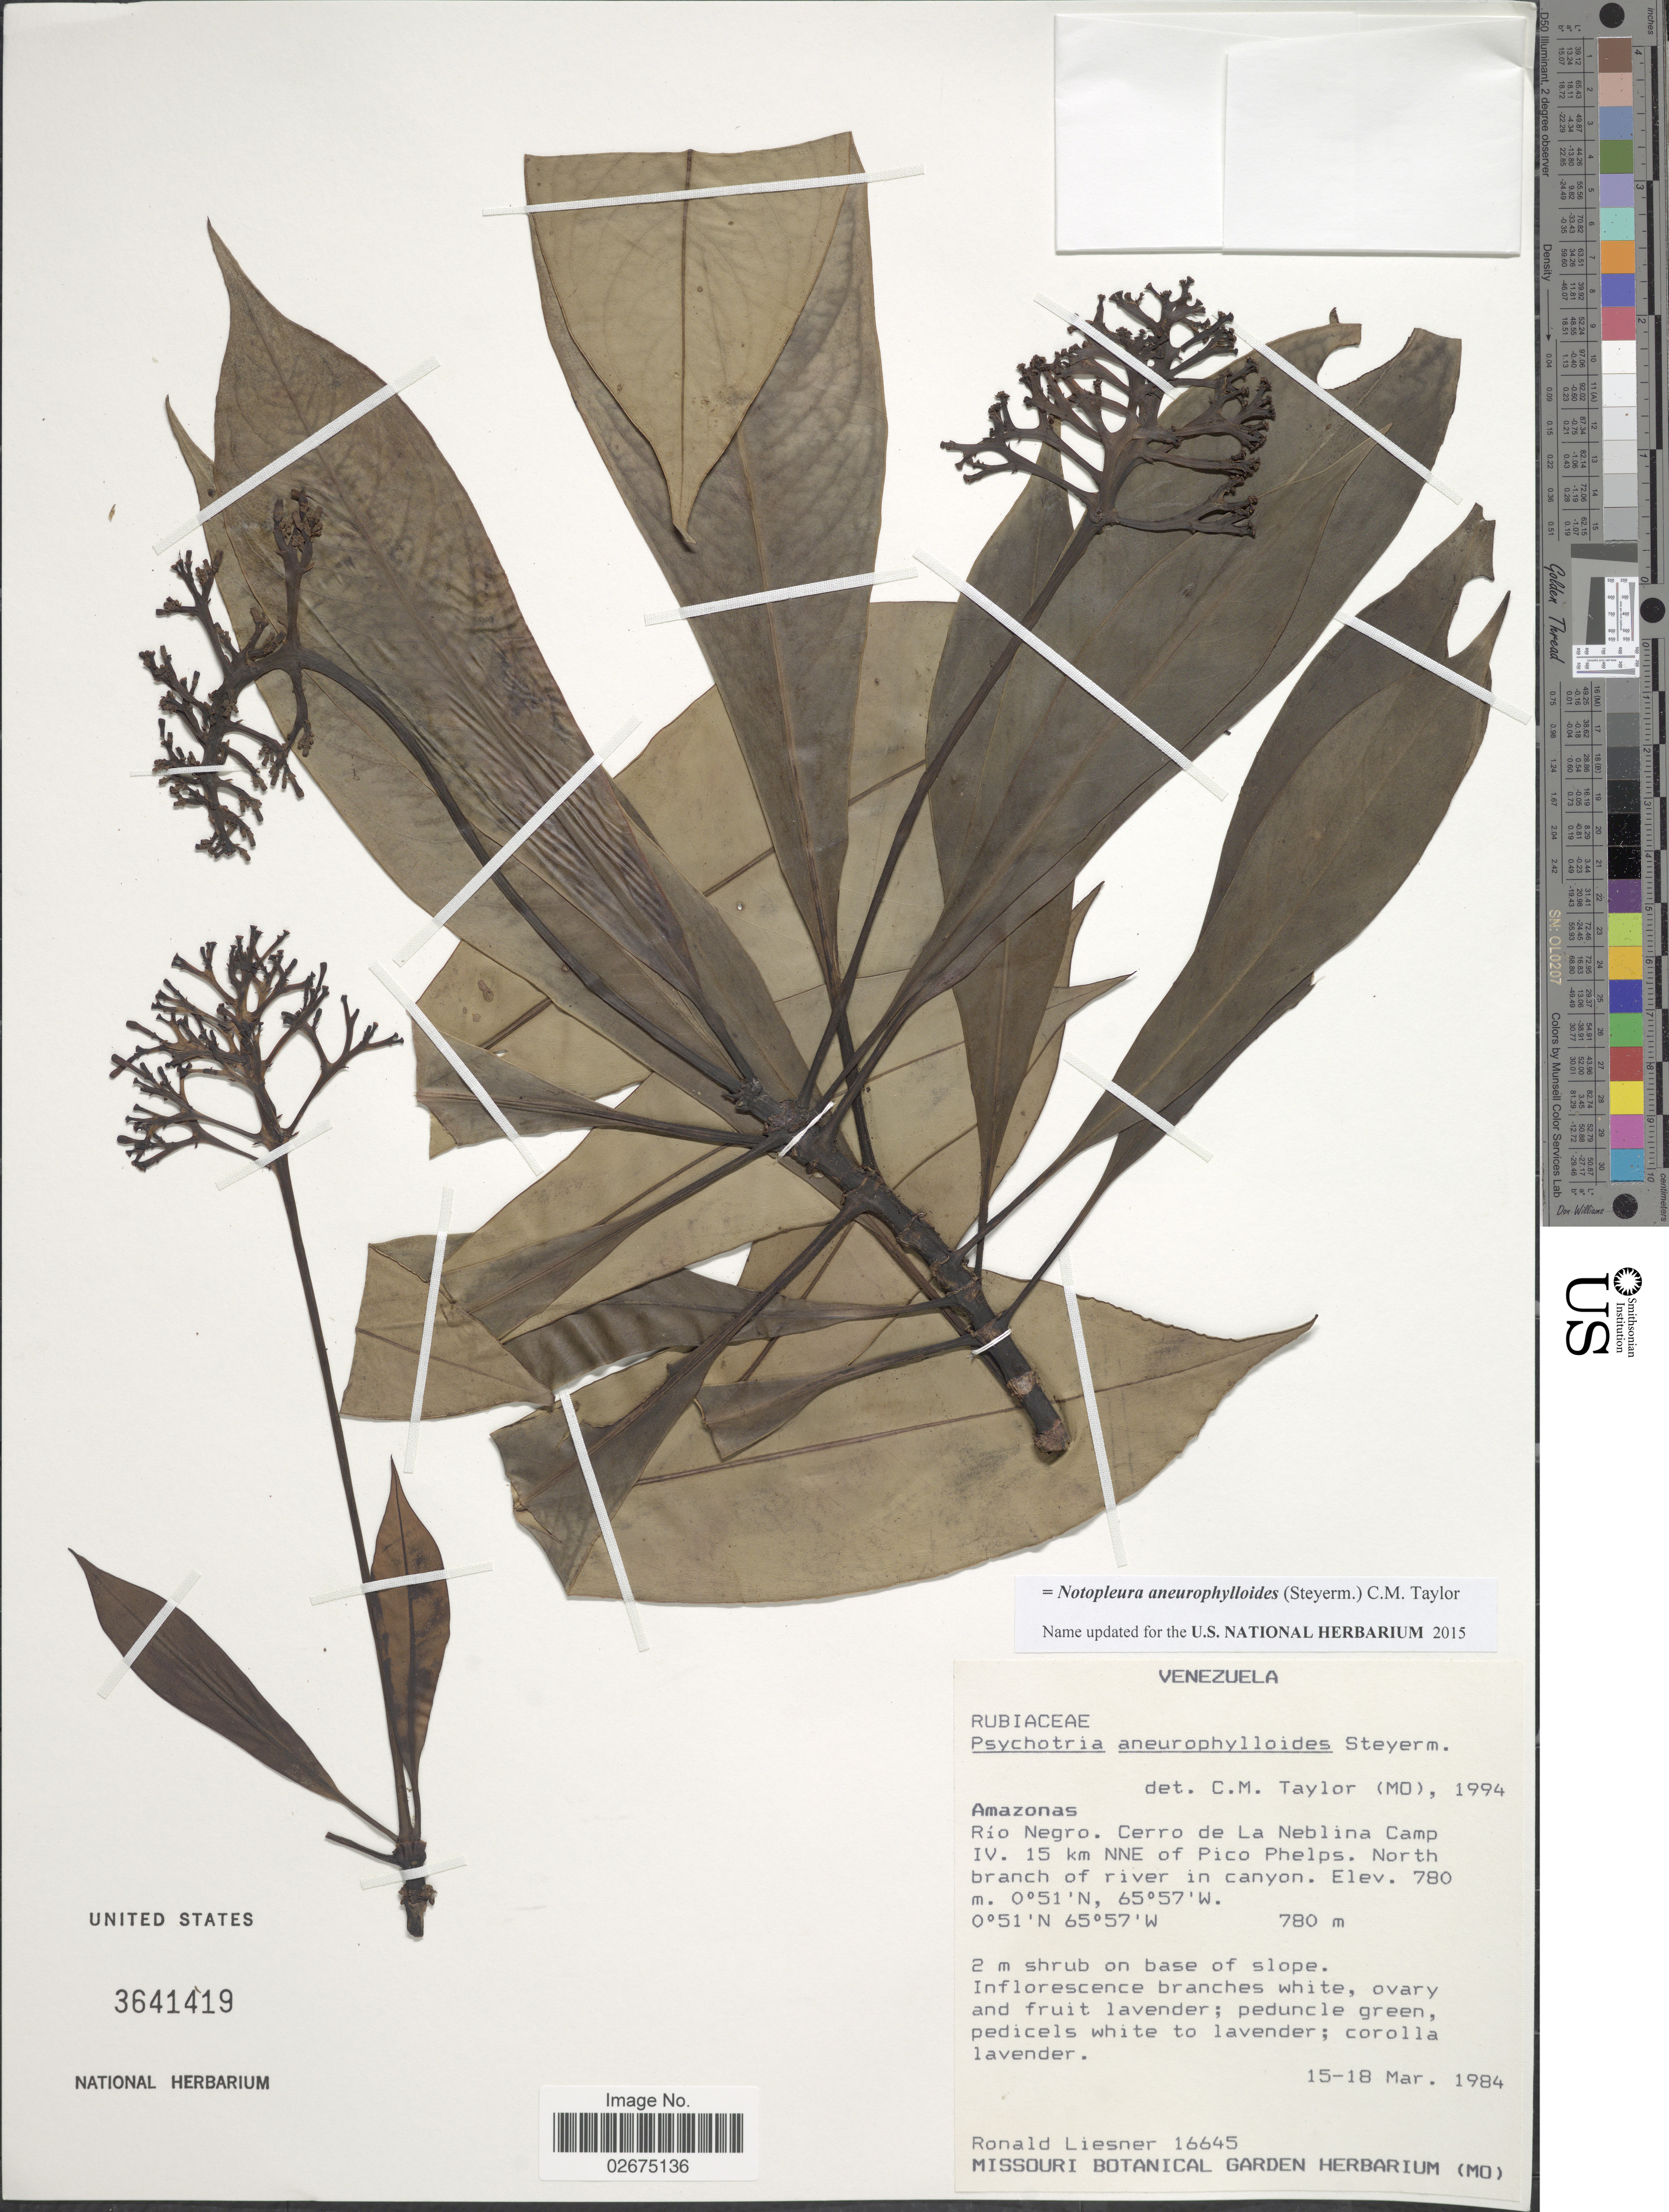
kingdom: Plantae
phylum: Tracheophyta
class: Magnoliopsida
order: Gentianales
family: Rubiaceae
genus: Notopleura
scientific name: Notopleura aneurophylloides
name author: (Steyerm.) C.M. Taylor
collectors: R. L. Liesner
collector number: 16645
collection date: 1984-03-15/1984-03-18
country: Venezuela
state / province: Amazonas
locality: Rio Negro. Cerro de La Neblina Camp IV. 15 km NNE of Pico Phelps. North branch of river in canyon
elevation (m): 780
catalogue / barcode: US 3641419